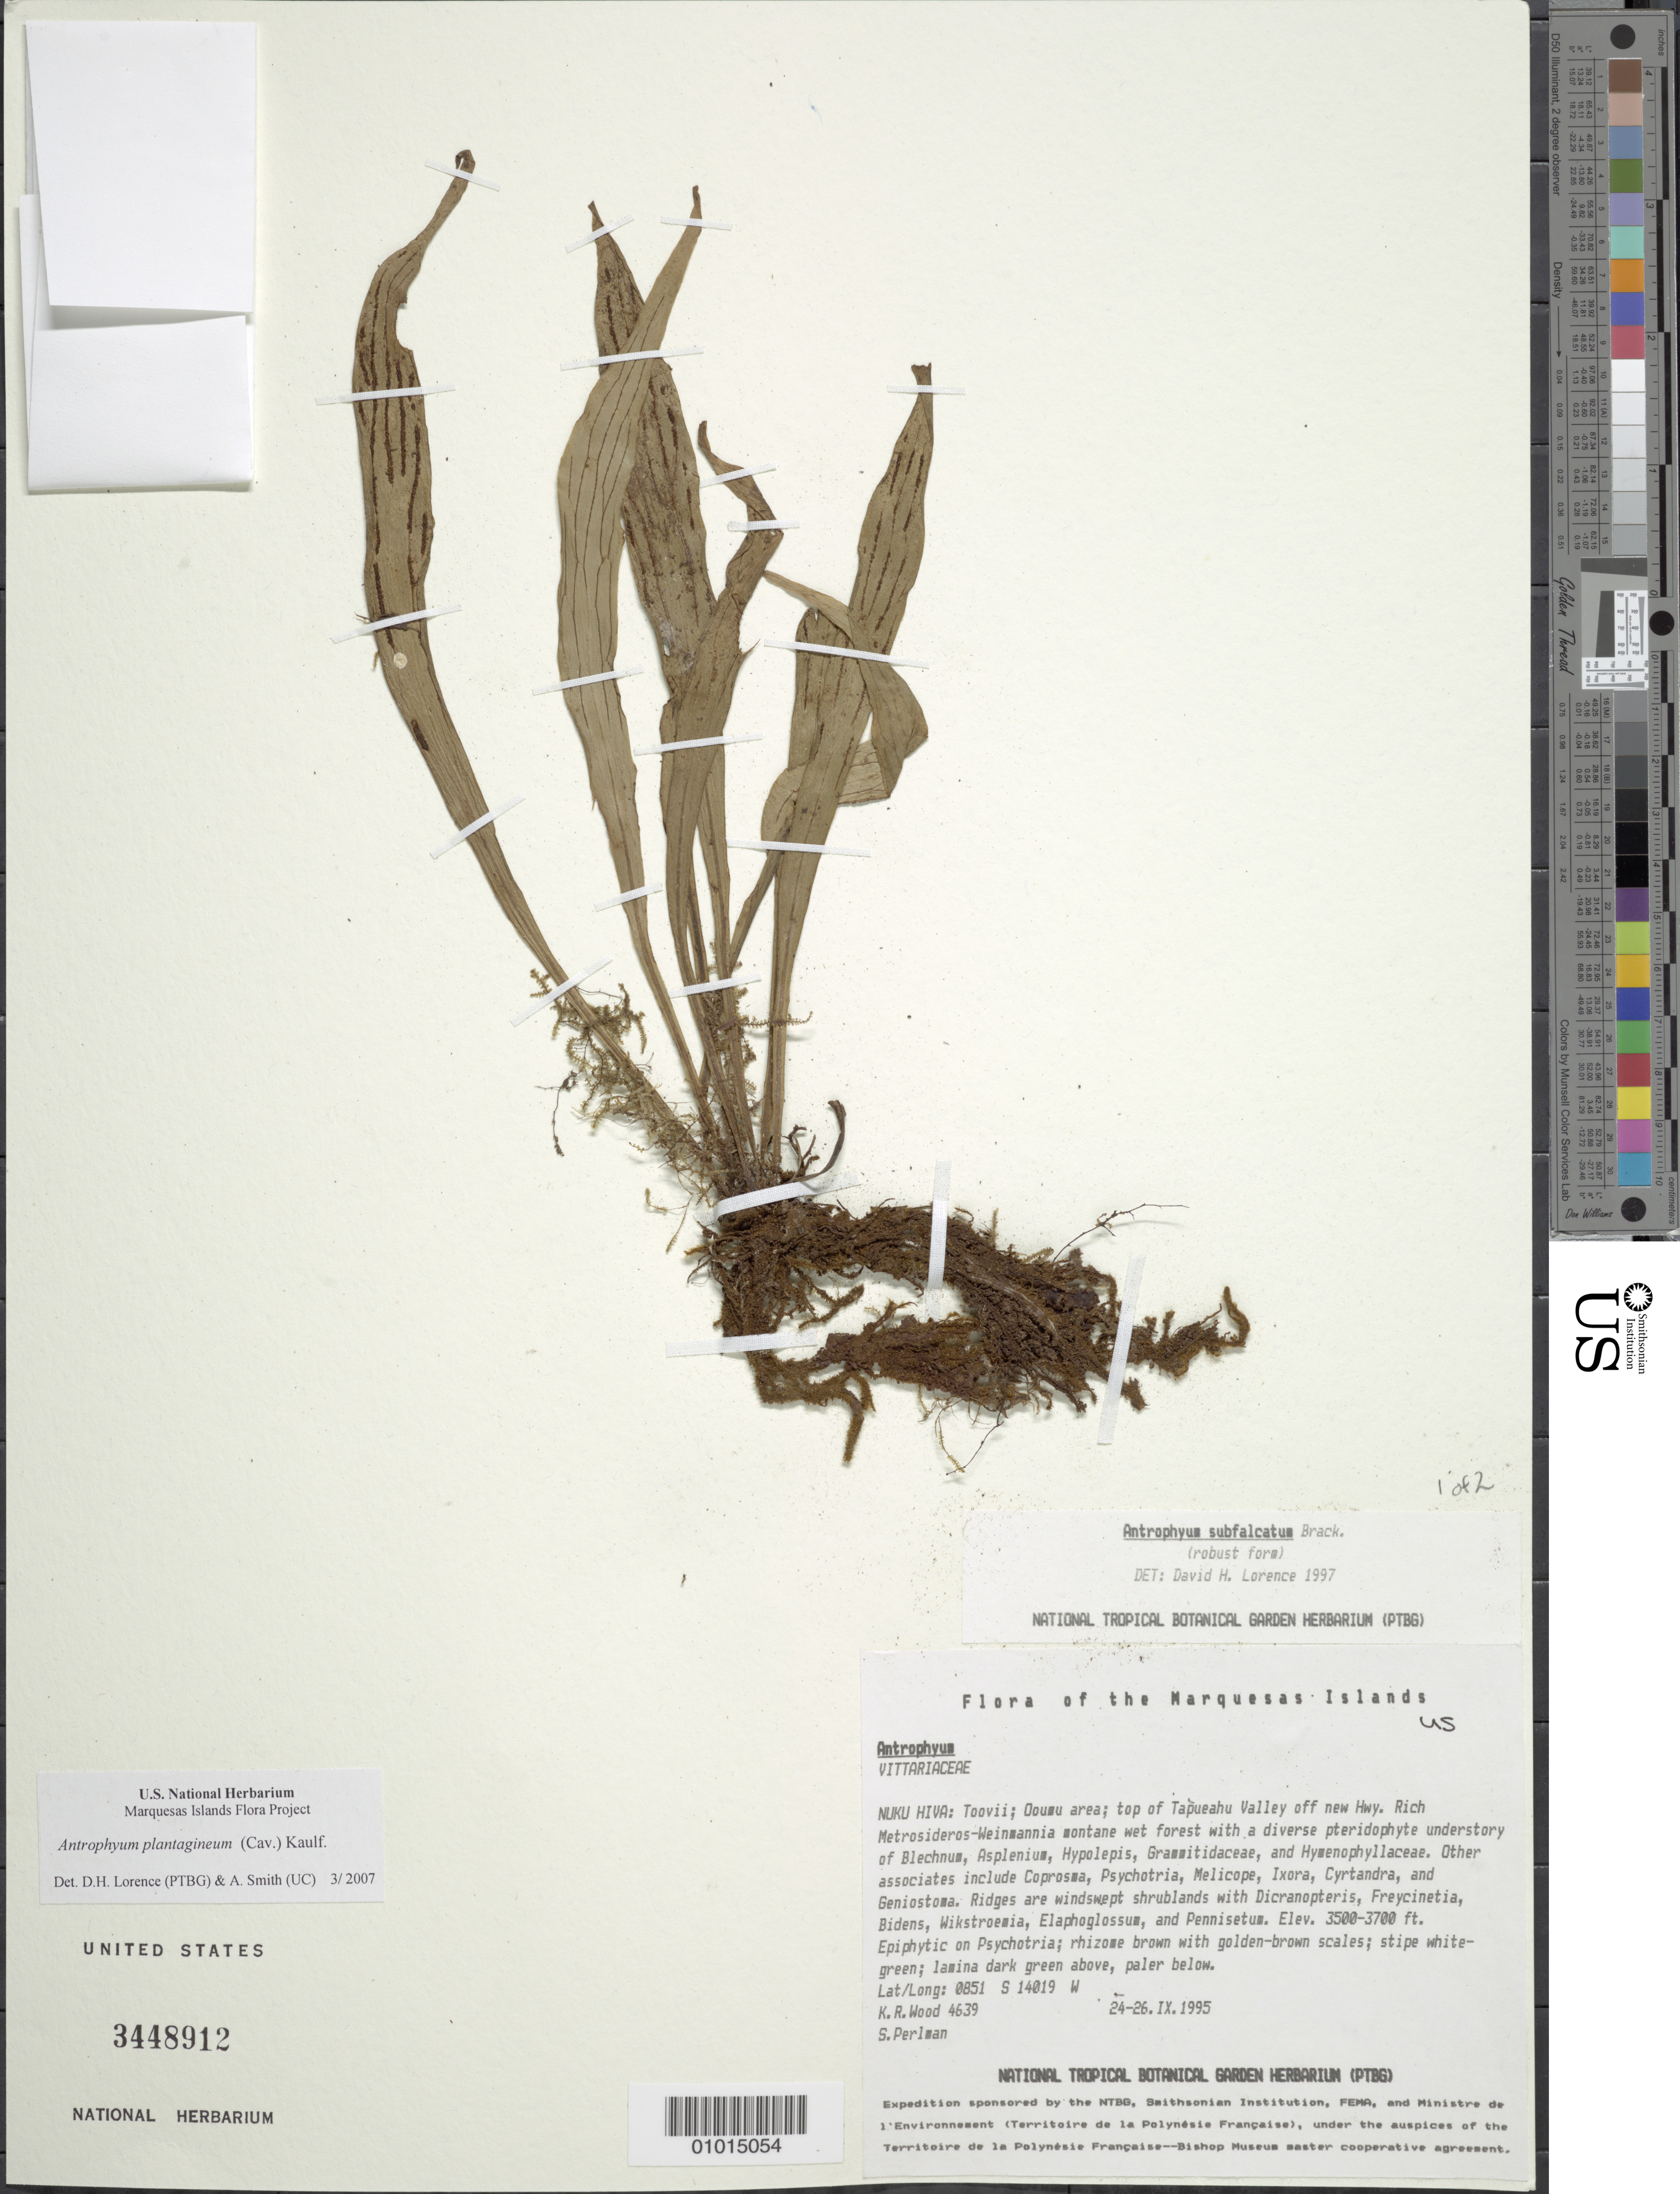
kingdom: Plantae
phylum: Tracheophyta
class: Polypodiopsida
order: Polypodiales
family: Pteridaceae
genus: Antrophyum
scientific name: Antrophyum plantagineum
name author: (Cav.) Kaulf.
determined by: Lorence, David H.; Smith, A. R.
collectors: K. R. Wood & S. P. Perlman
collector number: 4639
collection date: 1995-09-24/1995-09-26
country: French Polynesia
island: Nuku Hiva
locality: Toovii, Ooumu area, top of Tapueahu Valley off new hwy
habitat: Rich Metrosideros - Weinmannia montane wet forests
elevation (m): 1067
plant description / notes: Stipes have atypically broad wings in this collection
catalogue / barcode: US 3448912